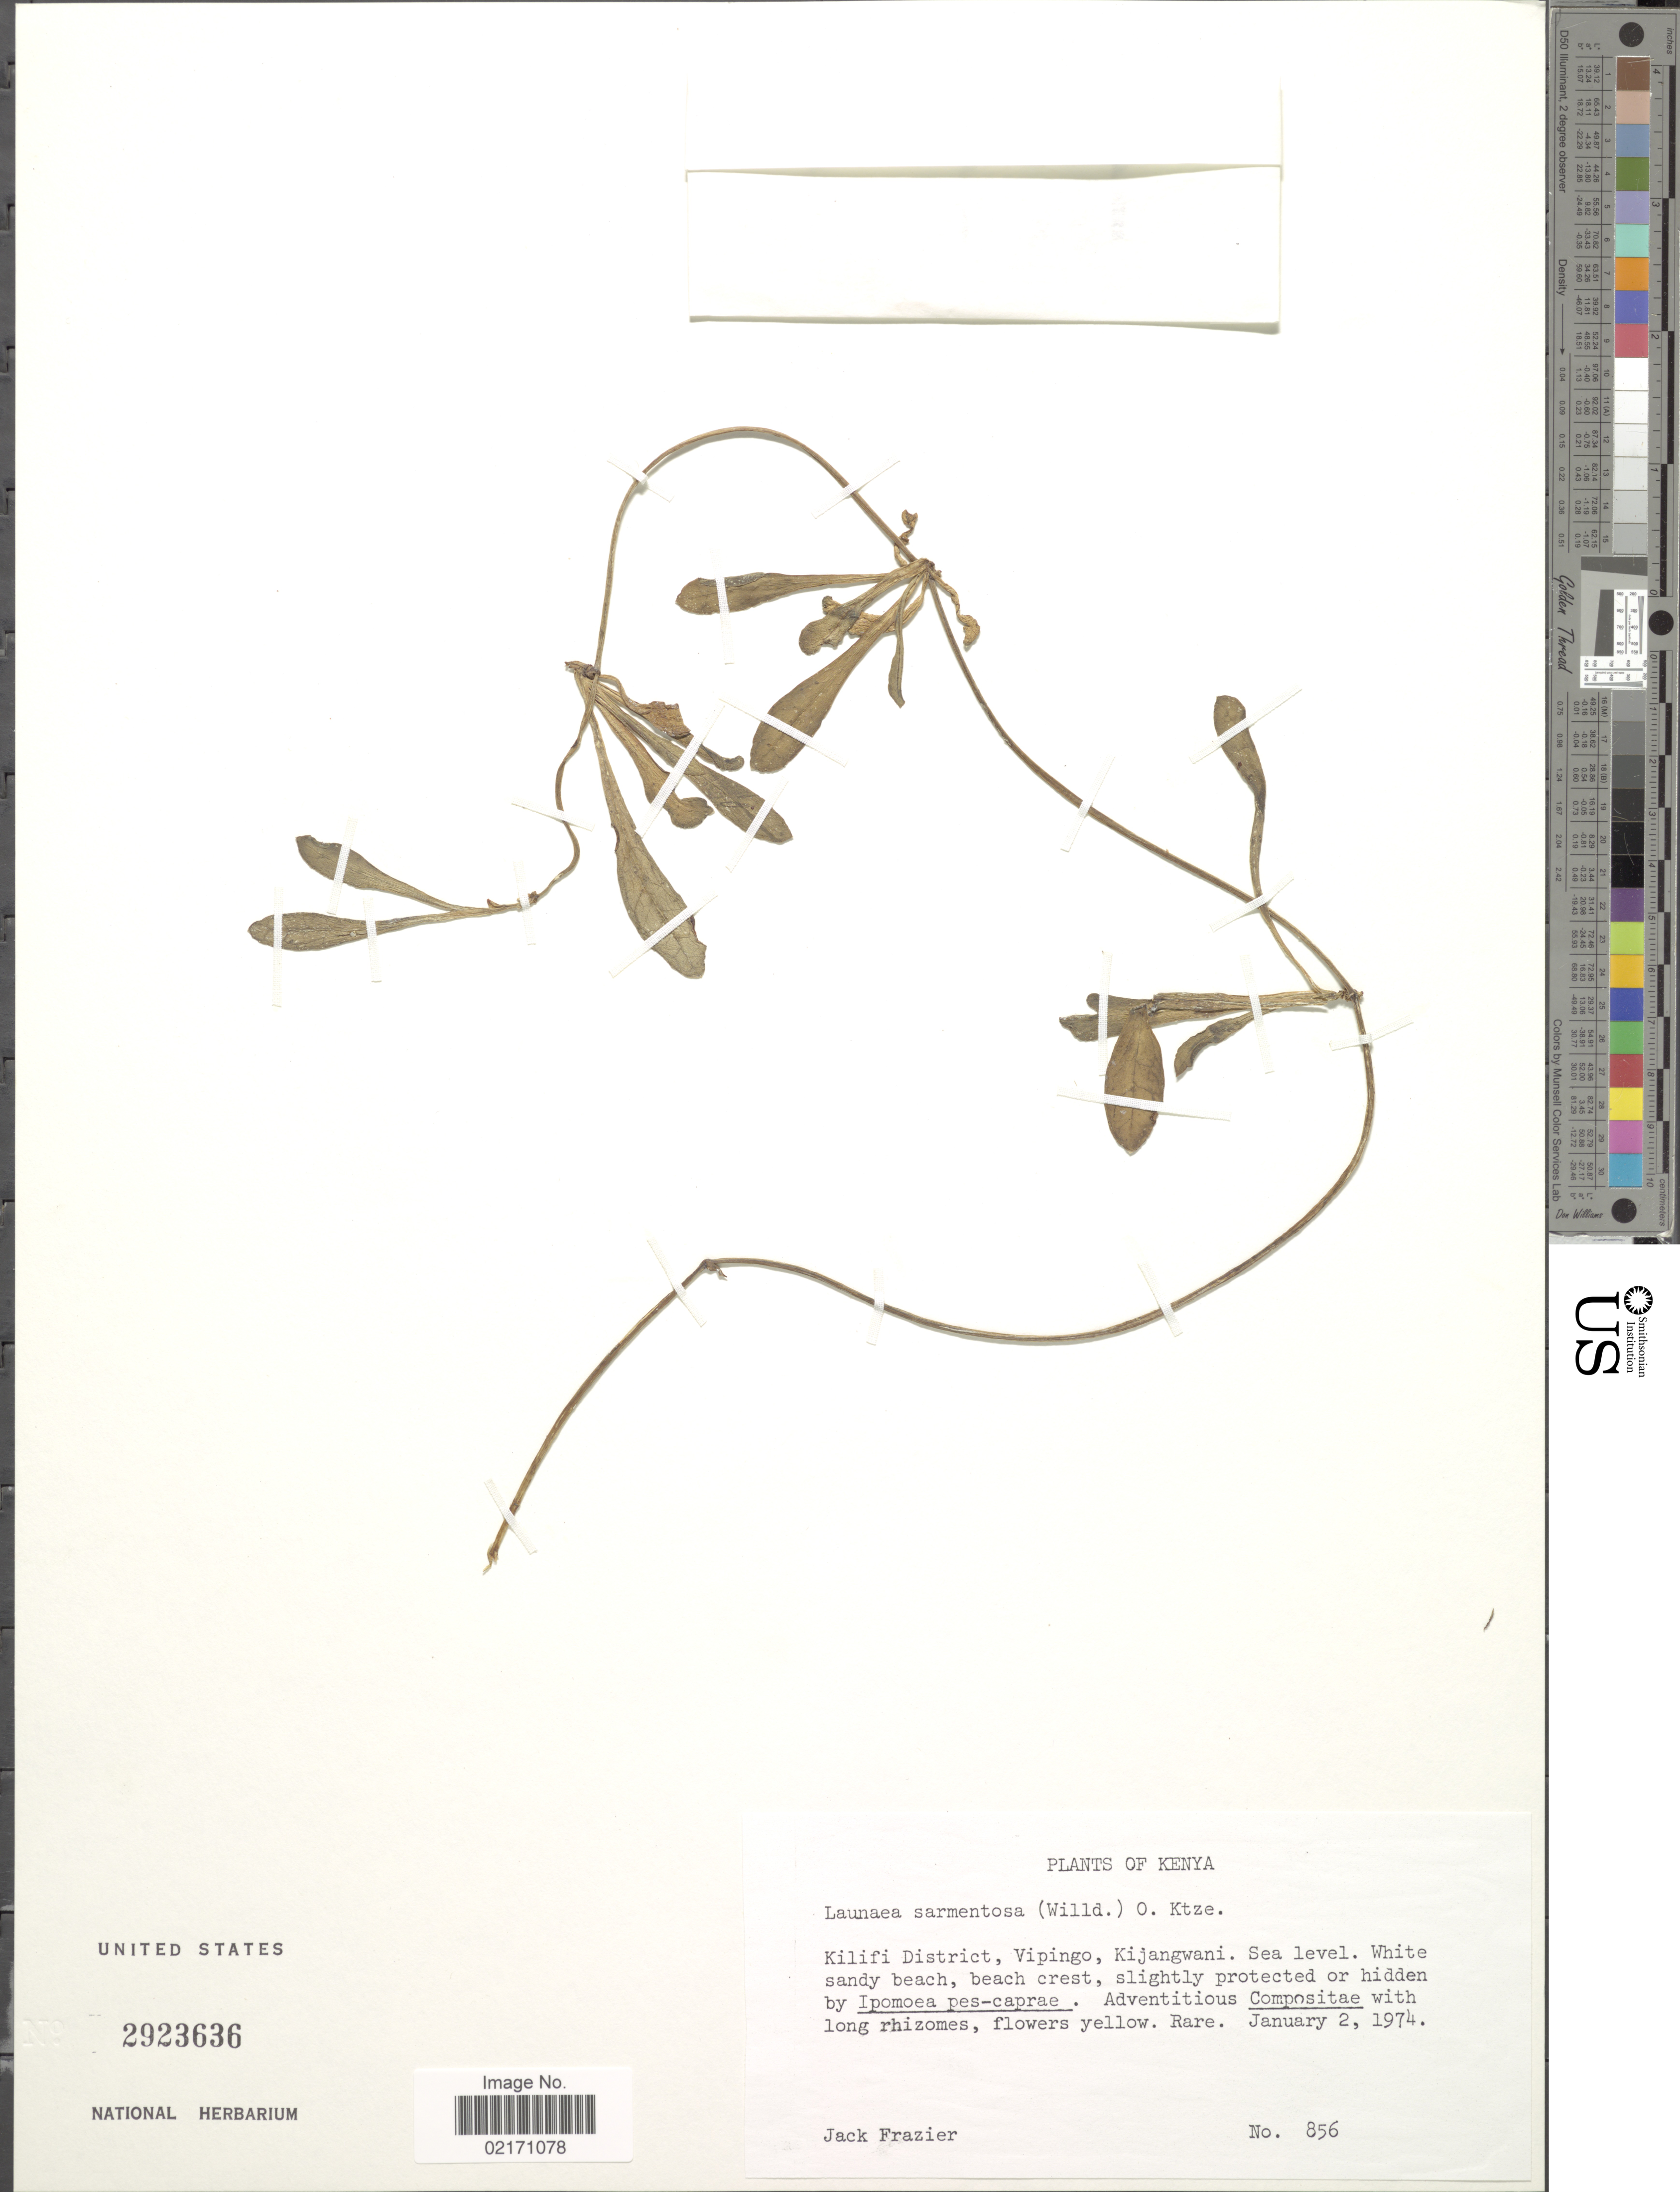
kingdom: Plantae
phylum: Tracheophyta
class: Magnoliopsida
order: Asterales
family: Asteraceae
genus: Launaea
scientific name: Launaea sarmentosa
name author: (Willd.) Kuntze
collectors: J. Frazier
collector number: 856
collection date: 1974-01-02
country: Kenya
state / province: Kilifi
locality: Vipingo, Kijangwani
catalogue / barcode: US 2923636